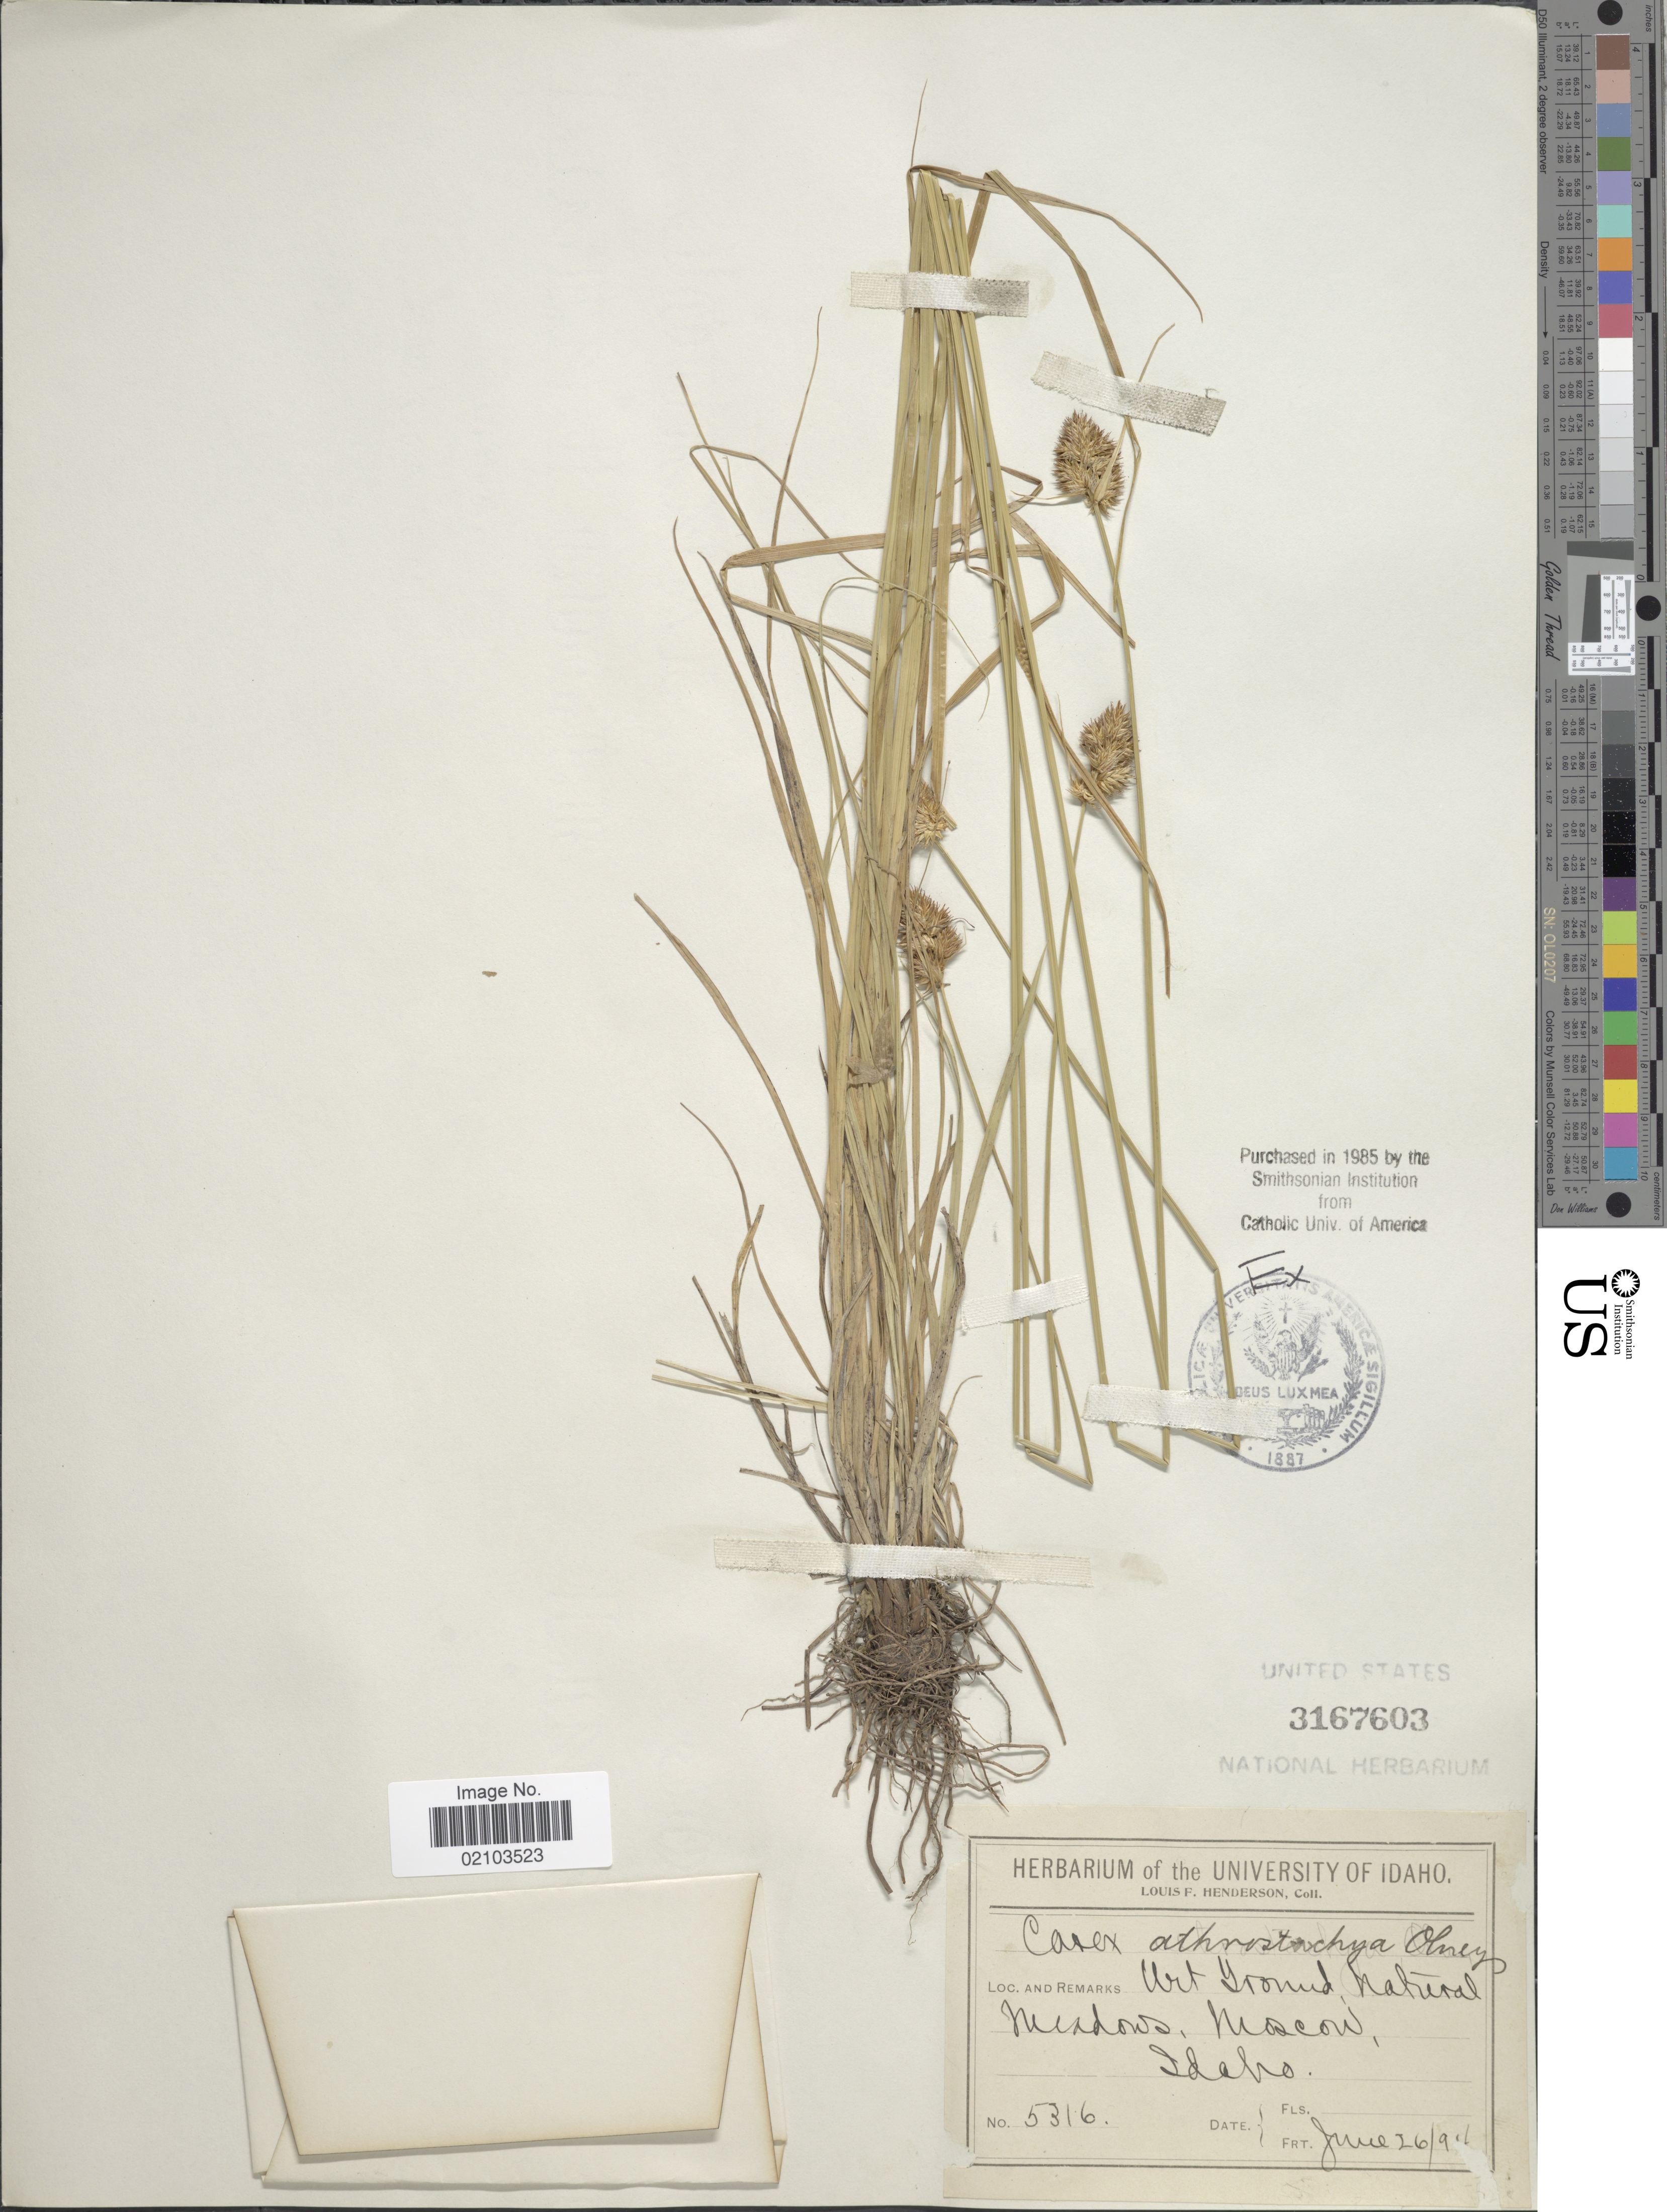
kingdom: Plantae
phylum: Tracheophyta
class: Liliopsida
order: Poales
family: Cyperaceae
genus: Carex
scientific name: Carex athrostachya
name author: Olney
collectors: L. Henderson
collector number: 5316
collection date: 1894-06-26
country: United States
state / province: Idaho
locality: Wet ground, natural meadows, Moscow.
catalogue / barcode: US 3167603